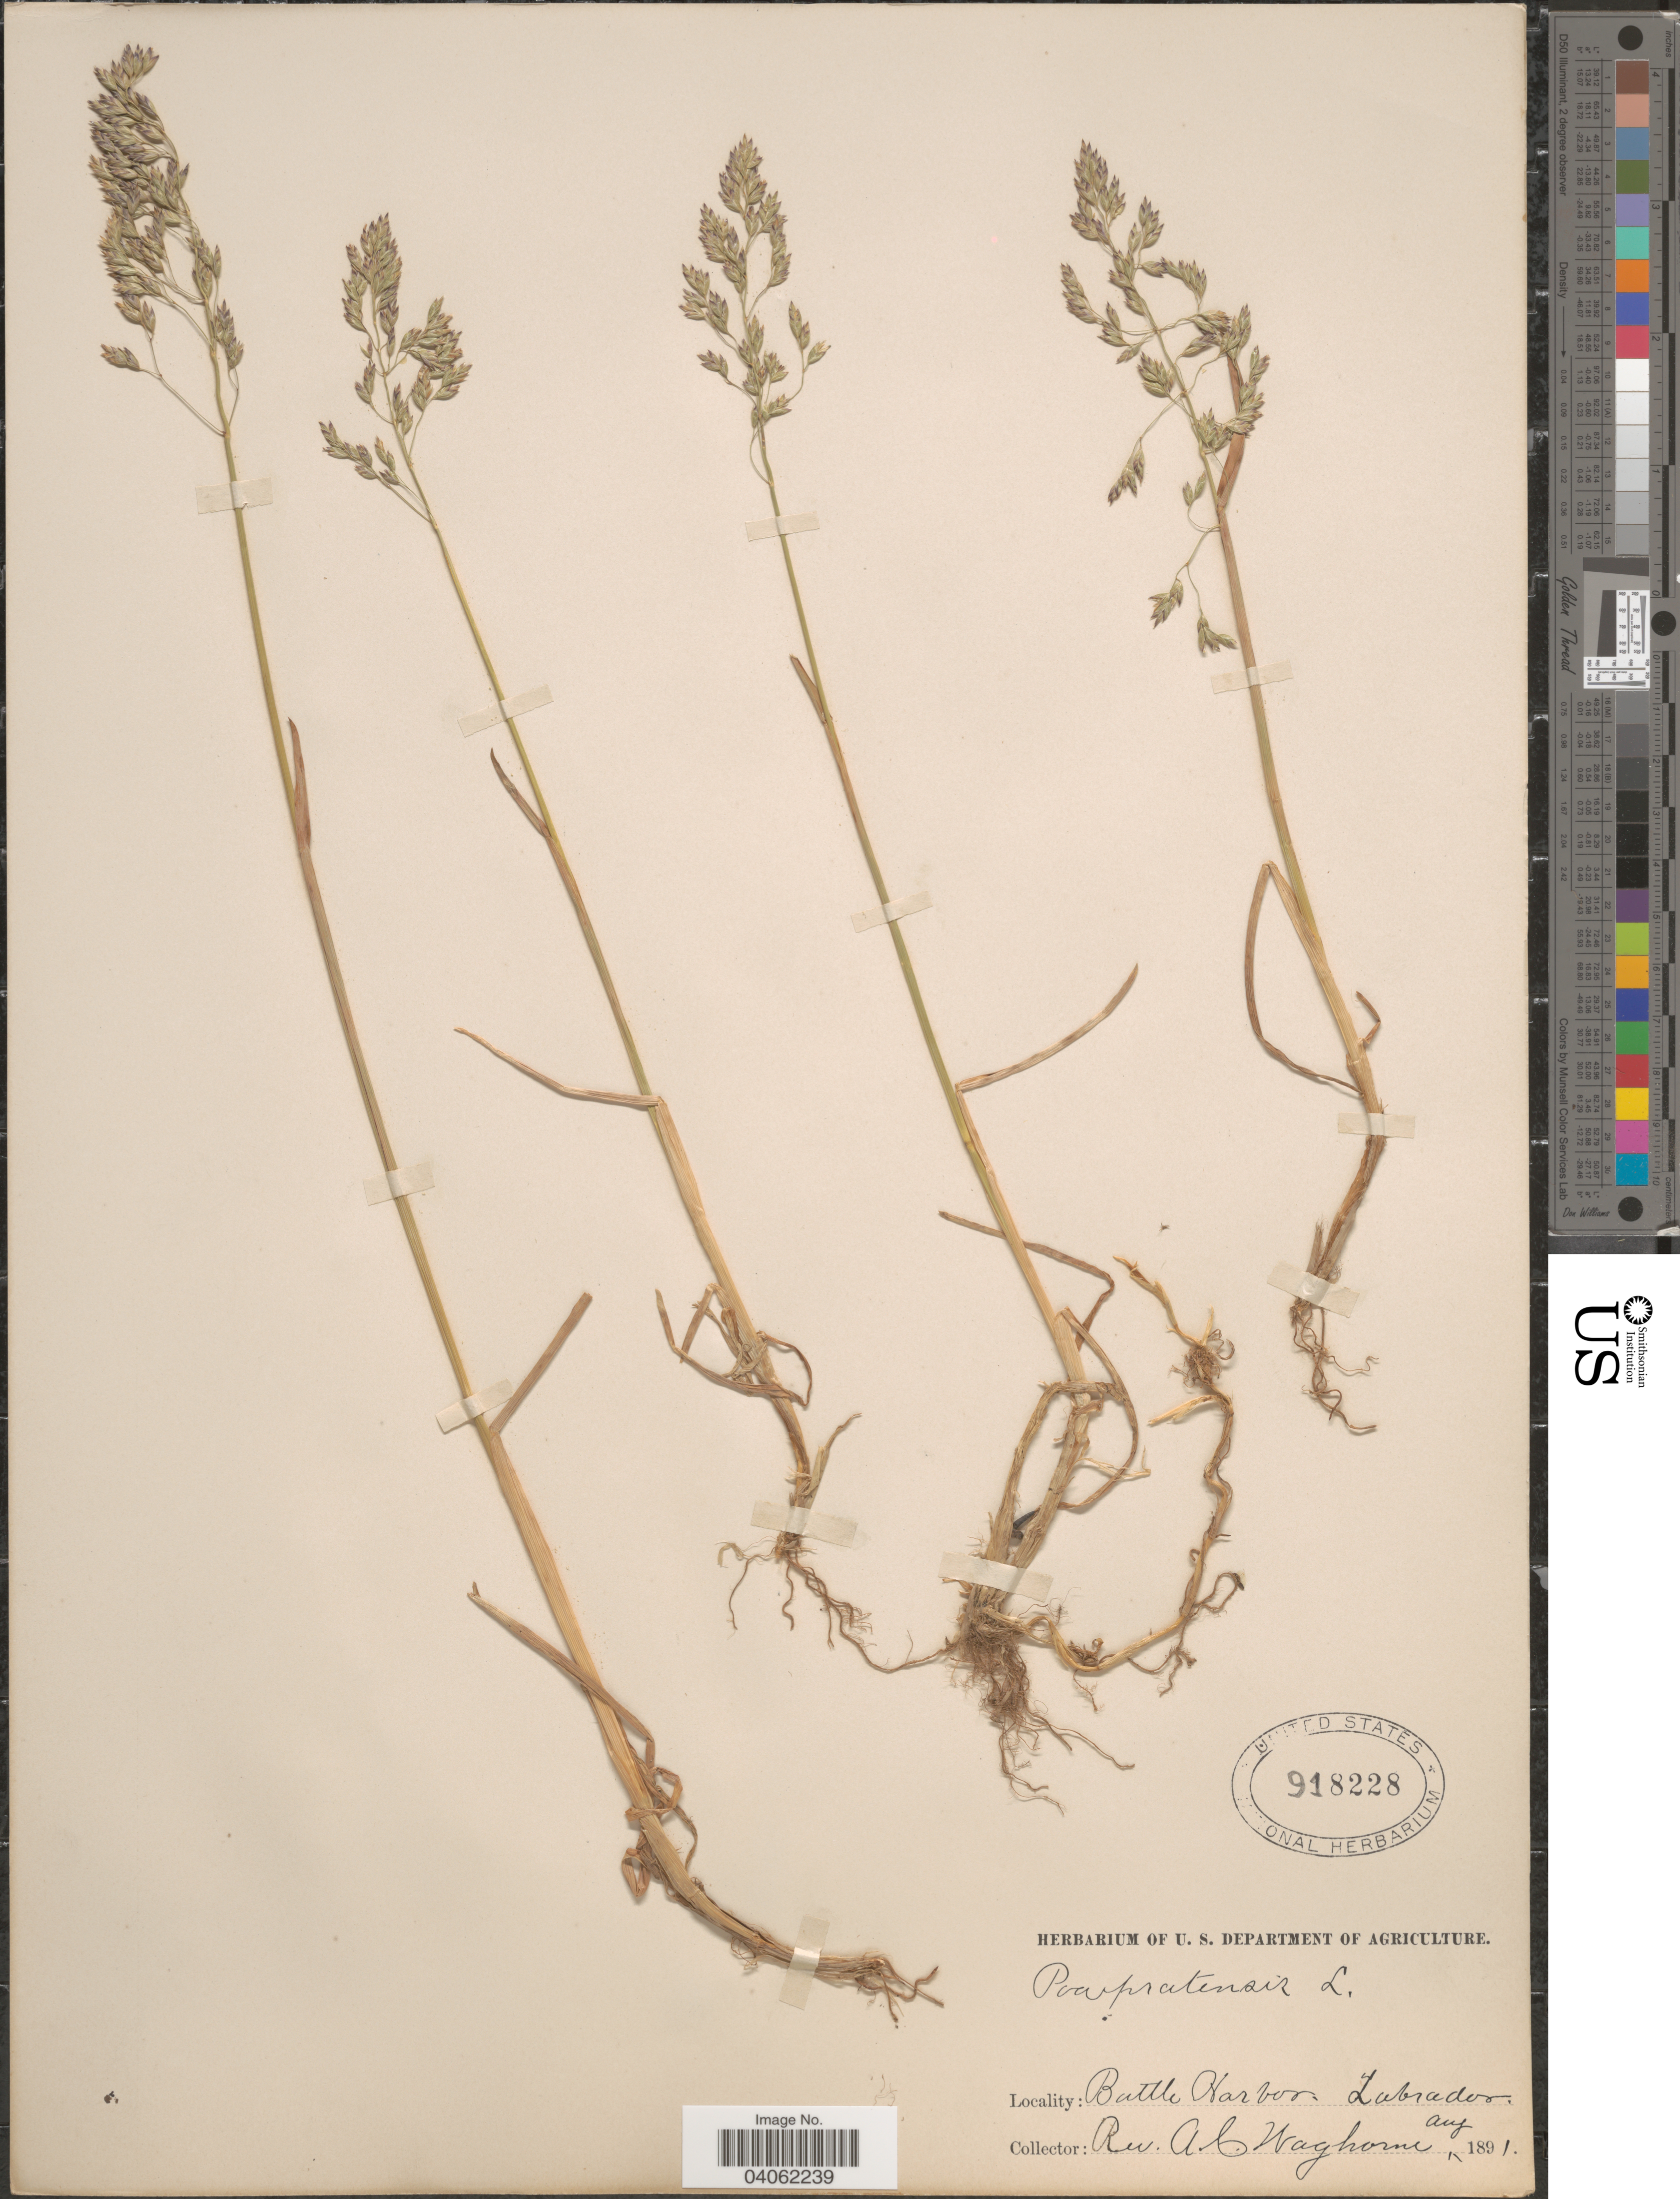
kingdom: Plantae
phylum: Tracheophyta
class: Liliopsida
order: Poales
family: Poaceae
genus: Poa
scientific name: Poa pratensis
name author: L.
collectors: A. Waghorne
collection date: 1891-08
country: Canada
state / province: Newfoundland and Labrador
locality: Battle Harbor. Labrador.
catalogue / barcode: US 918228